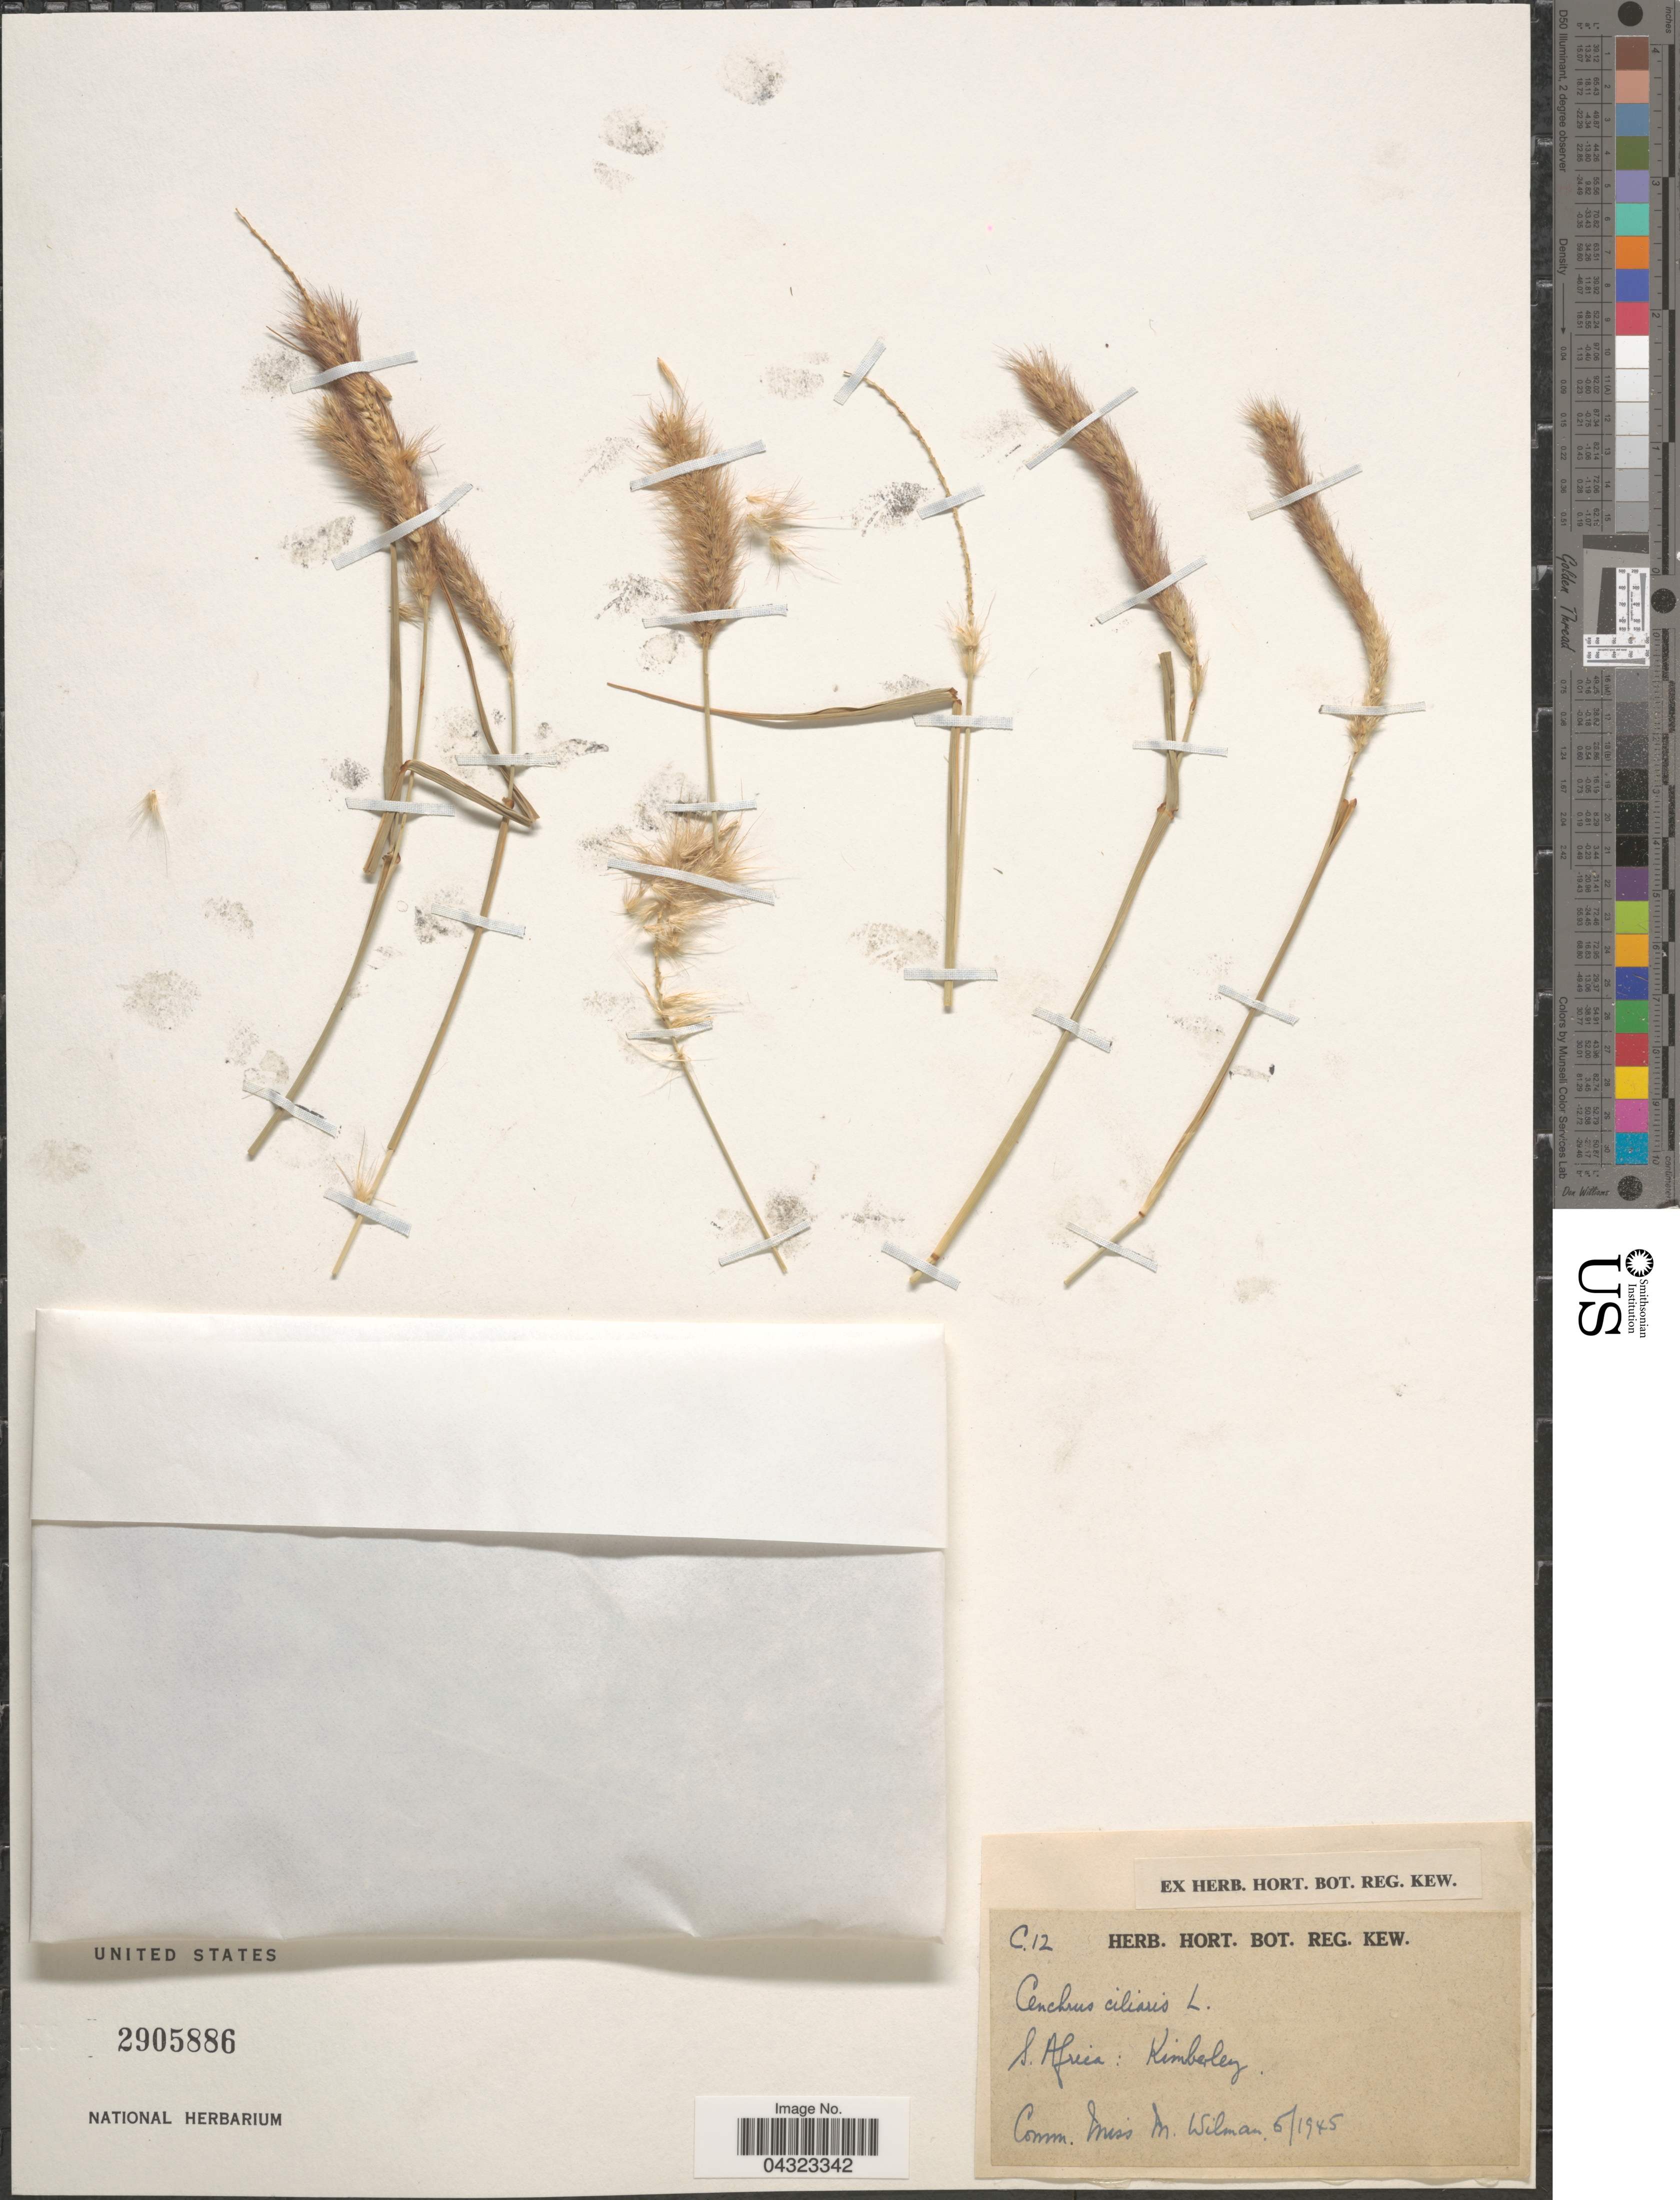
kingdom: Plantae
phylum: Tracheophyta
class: Liliopsida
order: Poales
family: Poaceae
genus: Cenchrus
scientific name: Cenchrus ciliaris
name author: L.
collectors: ex herb. Hort. Reg. Kew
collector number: C12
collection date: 1945-06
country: South Africa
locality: Kimberley.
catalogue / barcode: US 2905886